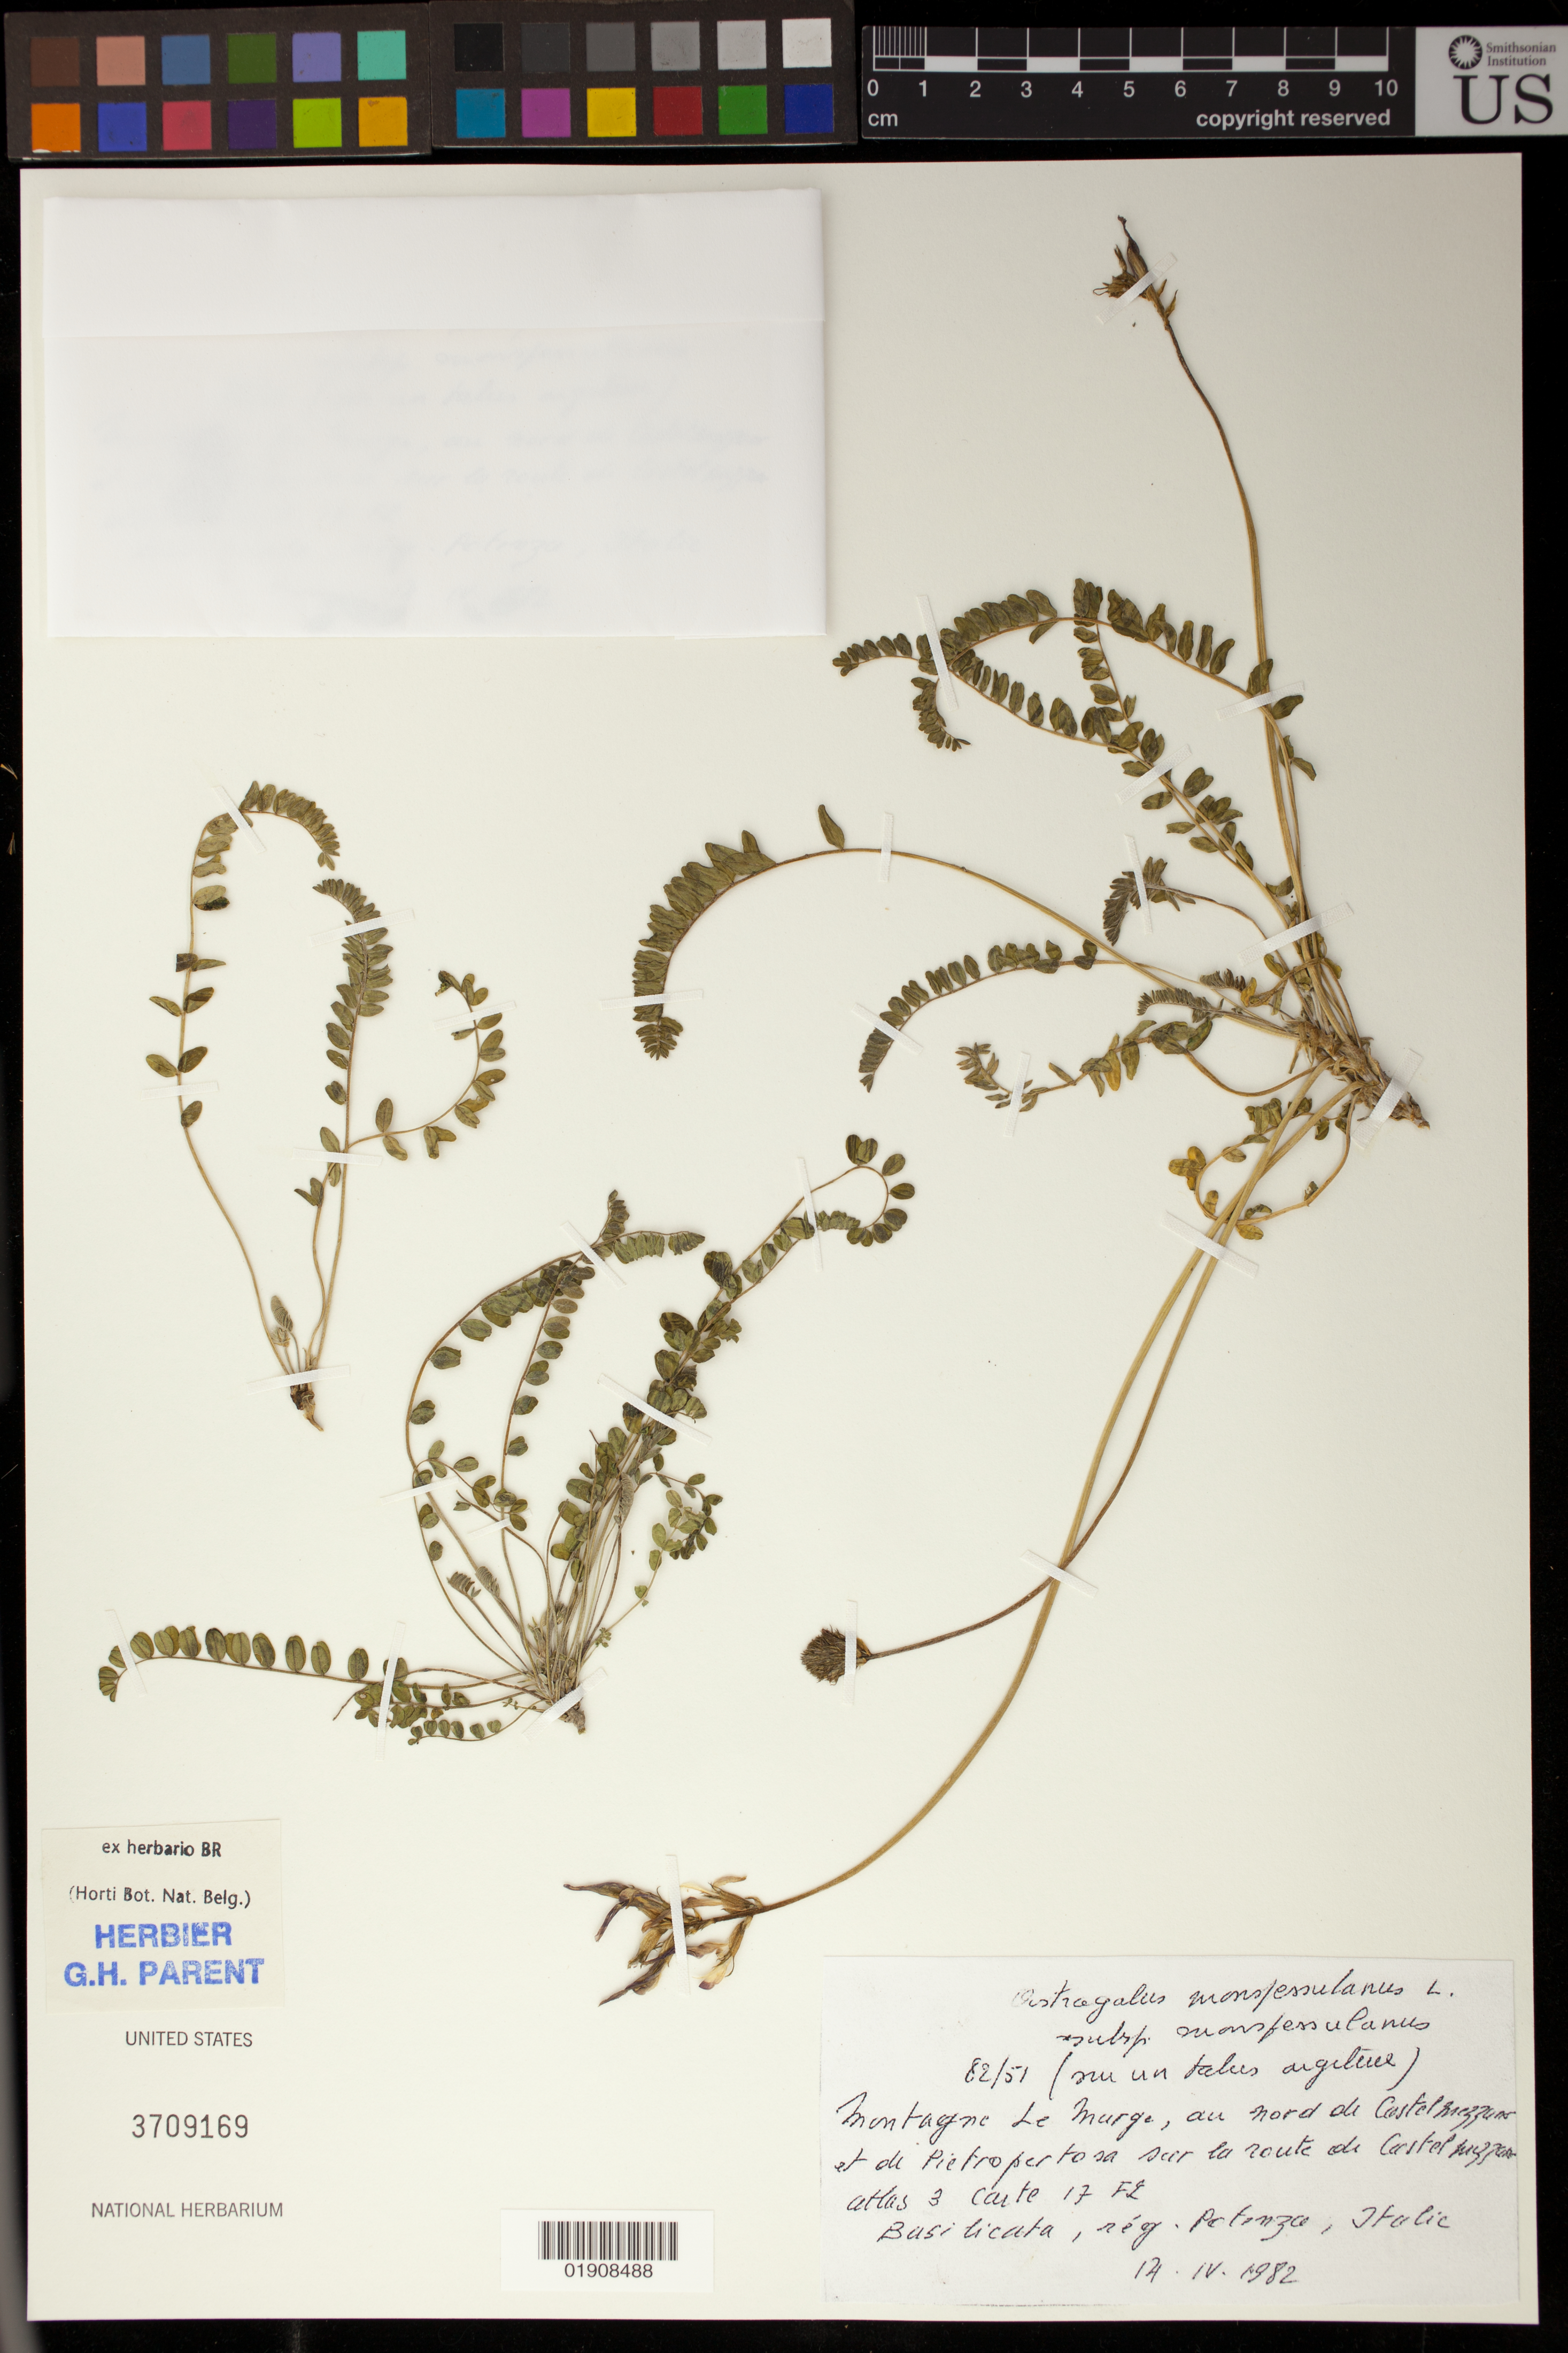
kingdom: Plantae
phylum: Tracheophyta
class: Magnoliopsida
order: Fabales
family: Fabaceae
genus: Astragalus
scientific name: Astragalus monspessulanus subsp. monspessulanus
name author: L.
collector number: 82/51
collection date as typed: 14.VI.1982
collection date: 1982-06-14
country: Italy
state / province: Basilicata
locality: Potenza, Montagne Le Murge, au nord de Castel Mezzano et du Pietropertosa sur la route de Castel Mezzano.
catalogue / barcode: US 3709169